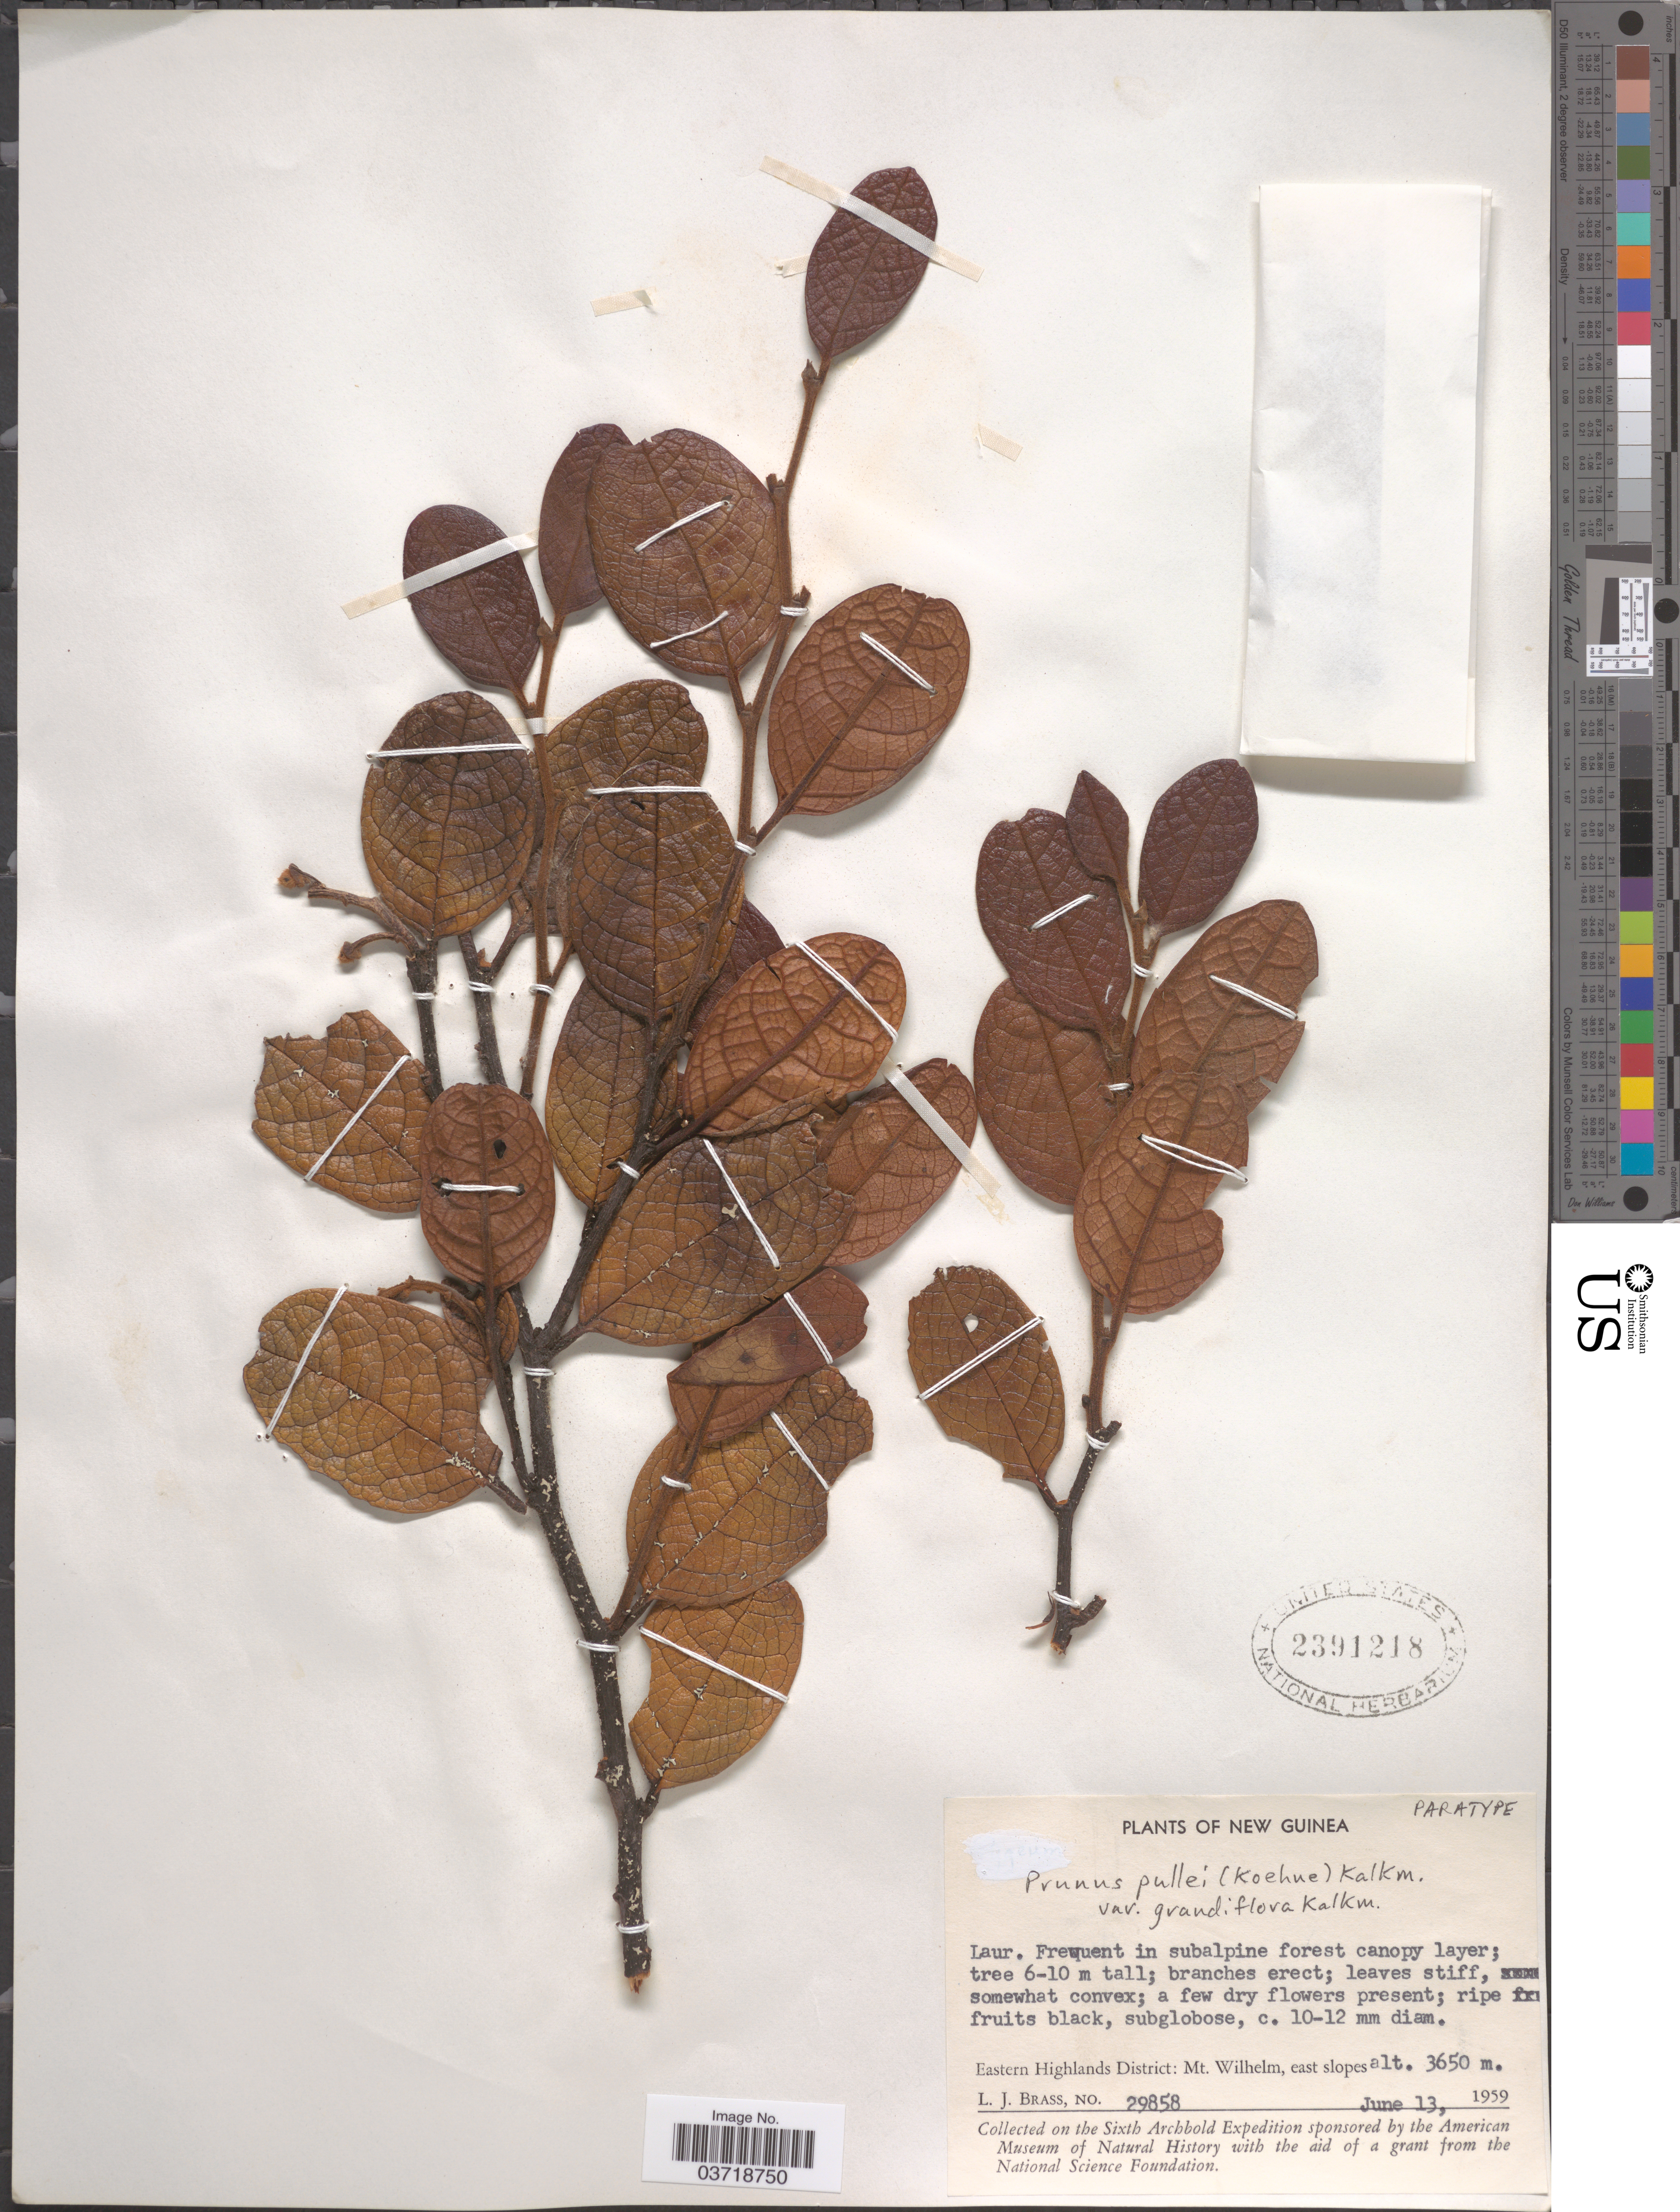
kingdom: Plantae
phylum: Tracheophyta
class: Magnoliopsida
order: Rosales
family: Rosaceae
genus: Prunus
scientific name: Prunus pullei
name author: (Koehne) Kalkman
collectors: L. J. Brass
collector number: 29858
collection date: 1959-06-13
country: Papua New Guinea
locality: New Guinea. Eastern Highlands District: Mt. Wilhelm, east slopes.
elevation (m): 3650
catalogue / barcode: US 2391218